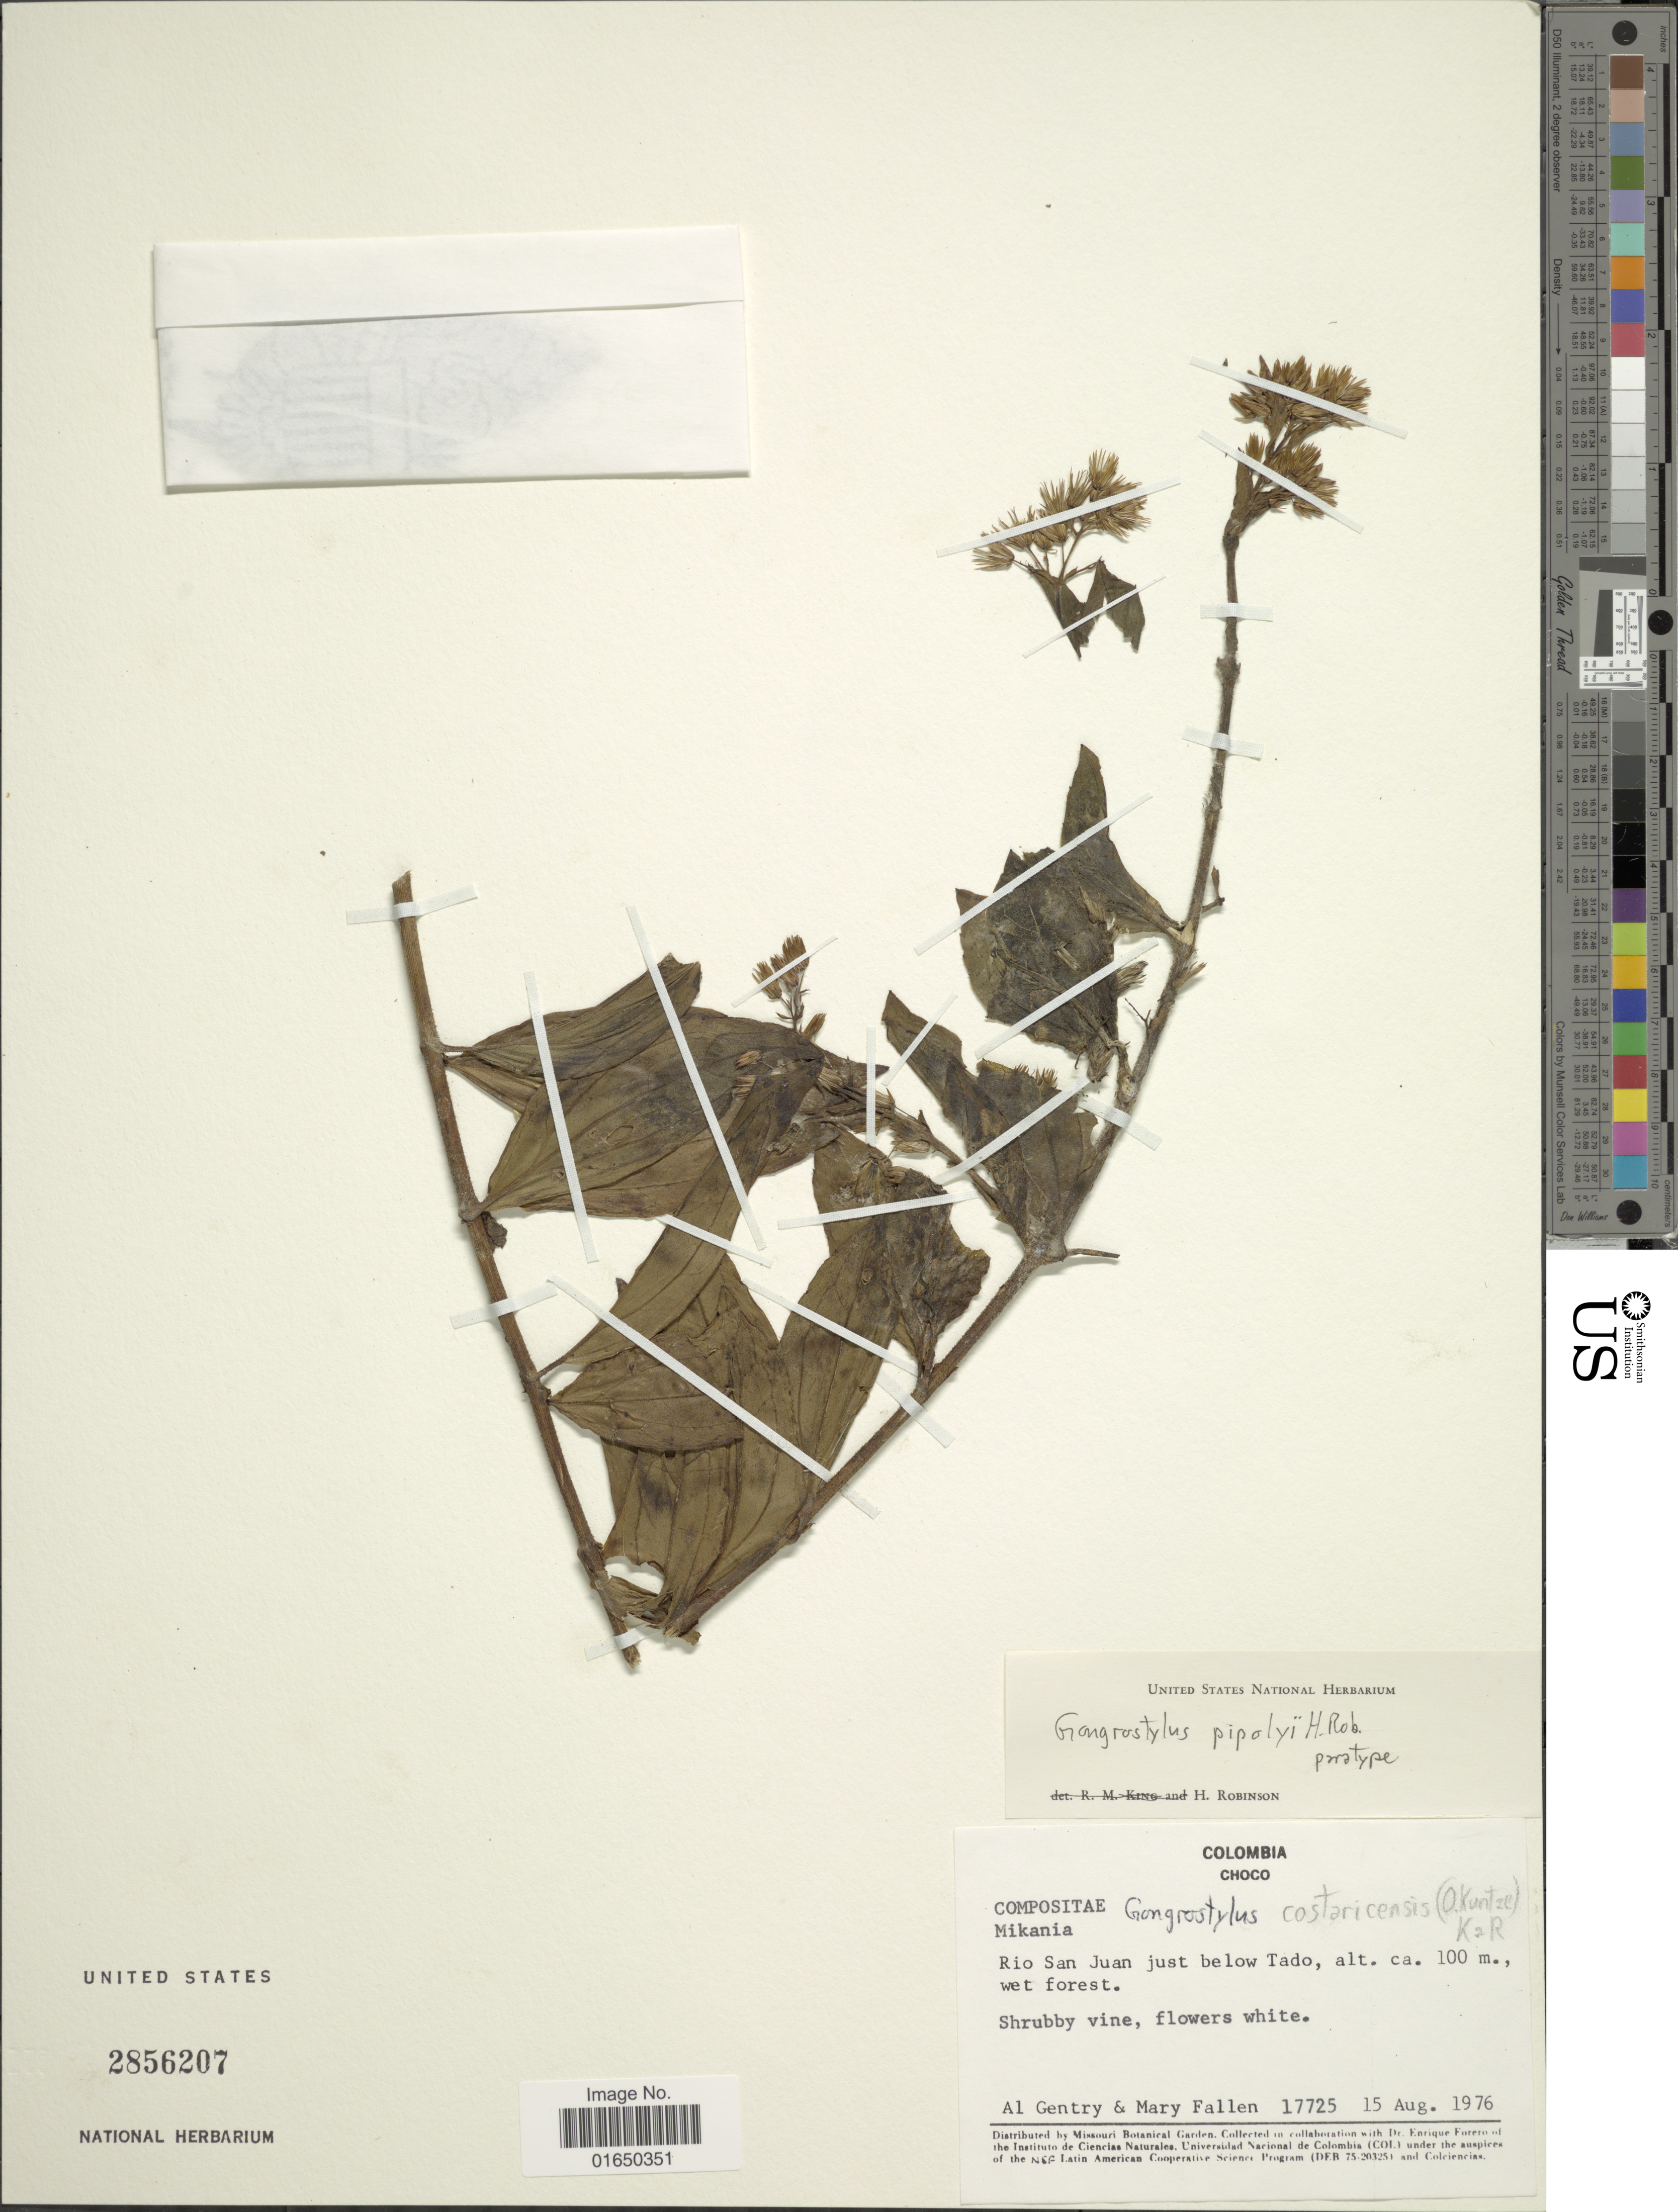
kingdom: Plantae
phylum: Tracheophyta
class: Magnoliopsida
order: Asterales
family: Asteraceae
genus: Gongrostylus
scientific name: Gongrostylus costaricensis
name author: (Kuntze) R.M. King & H. Rob.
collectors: A. H. Gentry & M. Fallen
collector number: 17725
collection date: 1976-08-15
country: Colombia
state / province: Chocó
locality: Rio San Juan just below Tado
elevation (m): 100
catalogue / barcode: US 2856207